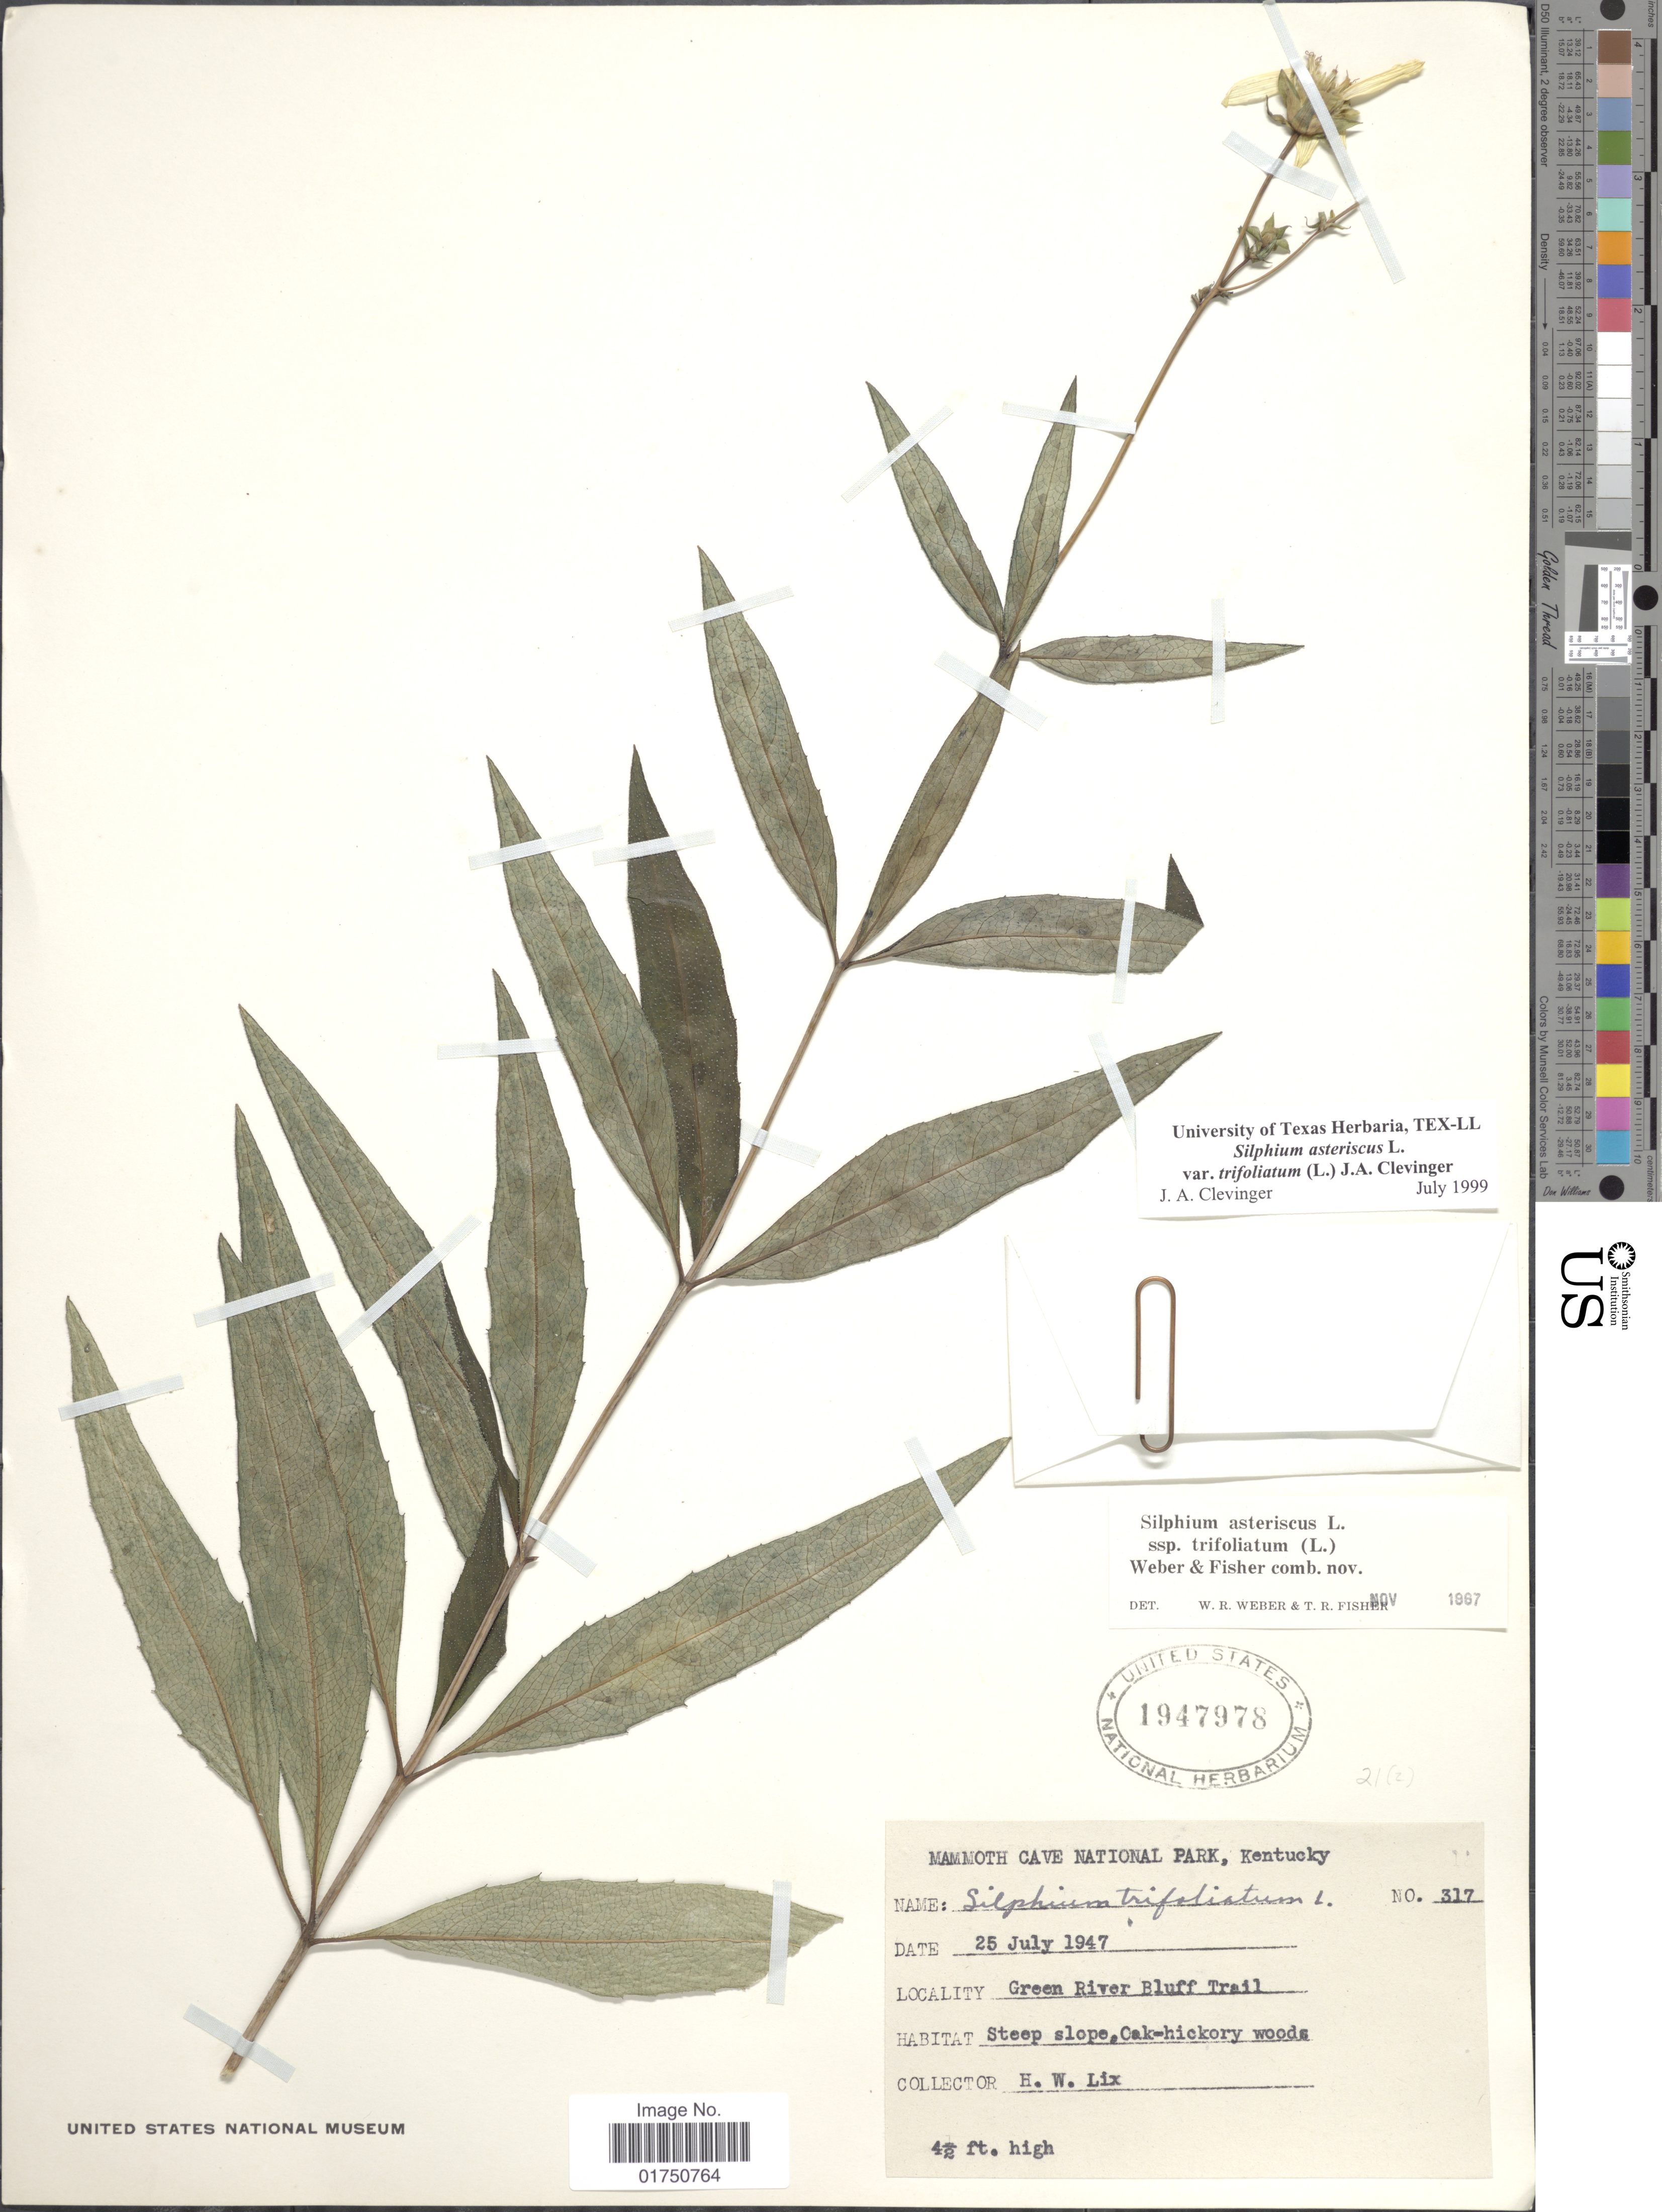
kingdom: Plantae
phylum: Tracheophyta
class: Magnoliopsida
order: Asterales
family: Asteraceae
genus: Silphium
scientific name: Silphium asteriscus var. trifoliatum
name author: (L.) Clevinger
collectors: H. W. Lix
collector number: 317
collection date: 1947-07-25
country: United States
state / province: Kentucky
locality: Mammoth Cave National Park, Kentucky. Green River Bluff Trail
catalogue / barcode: US 1947978